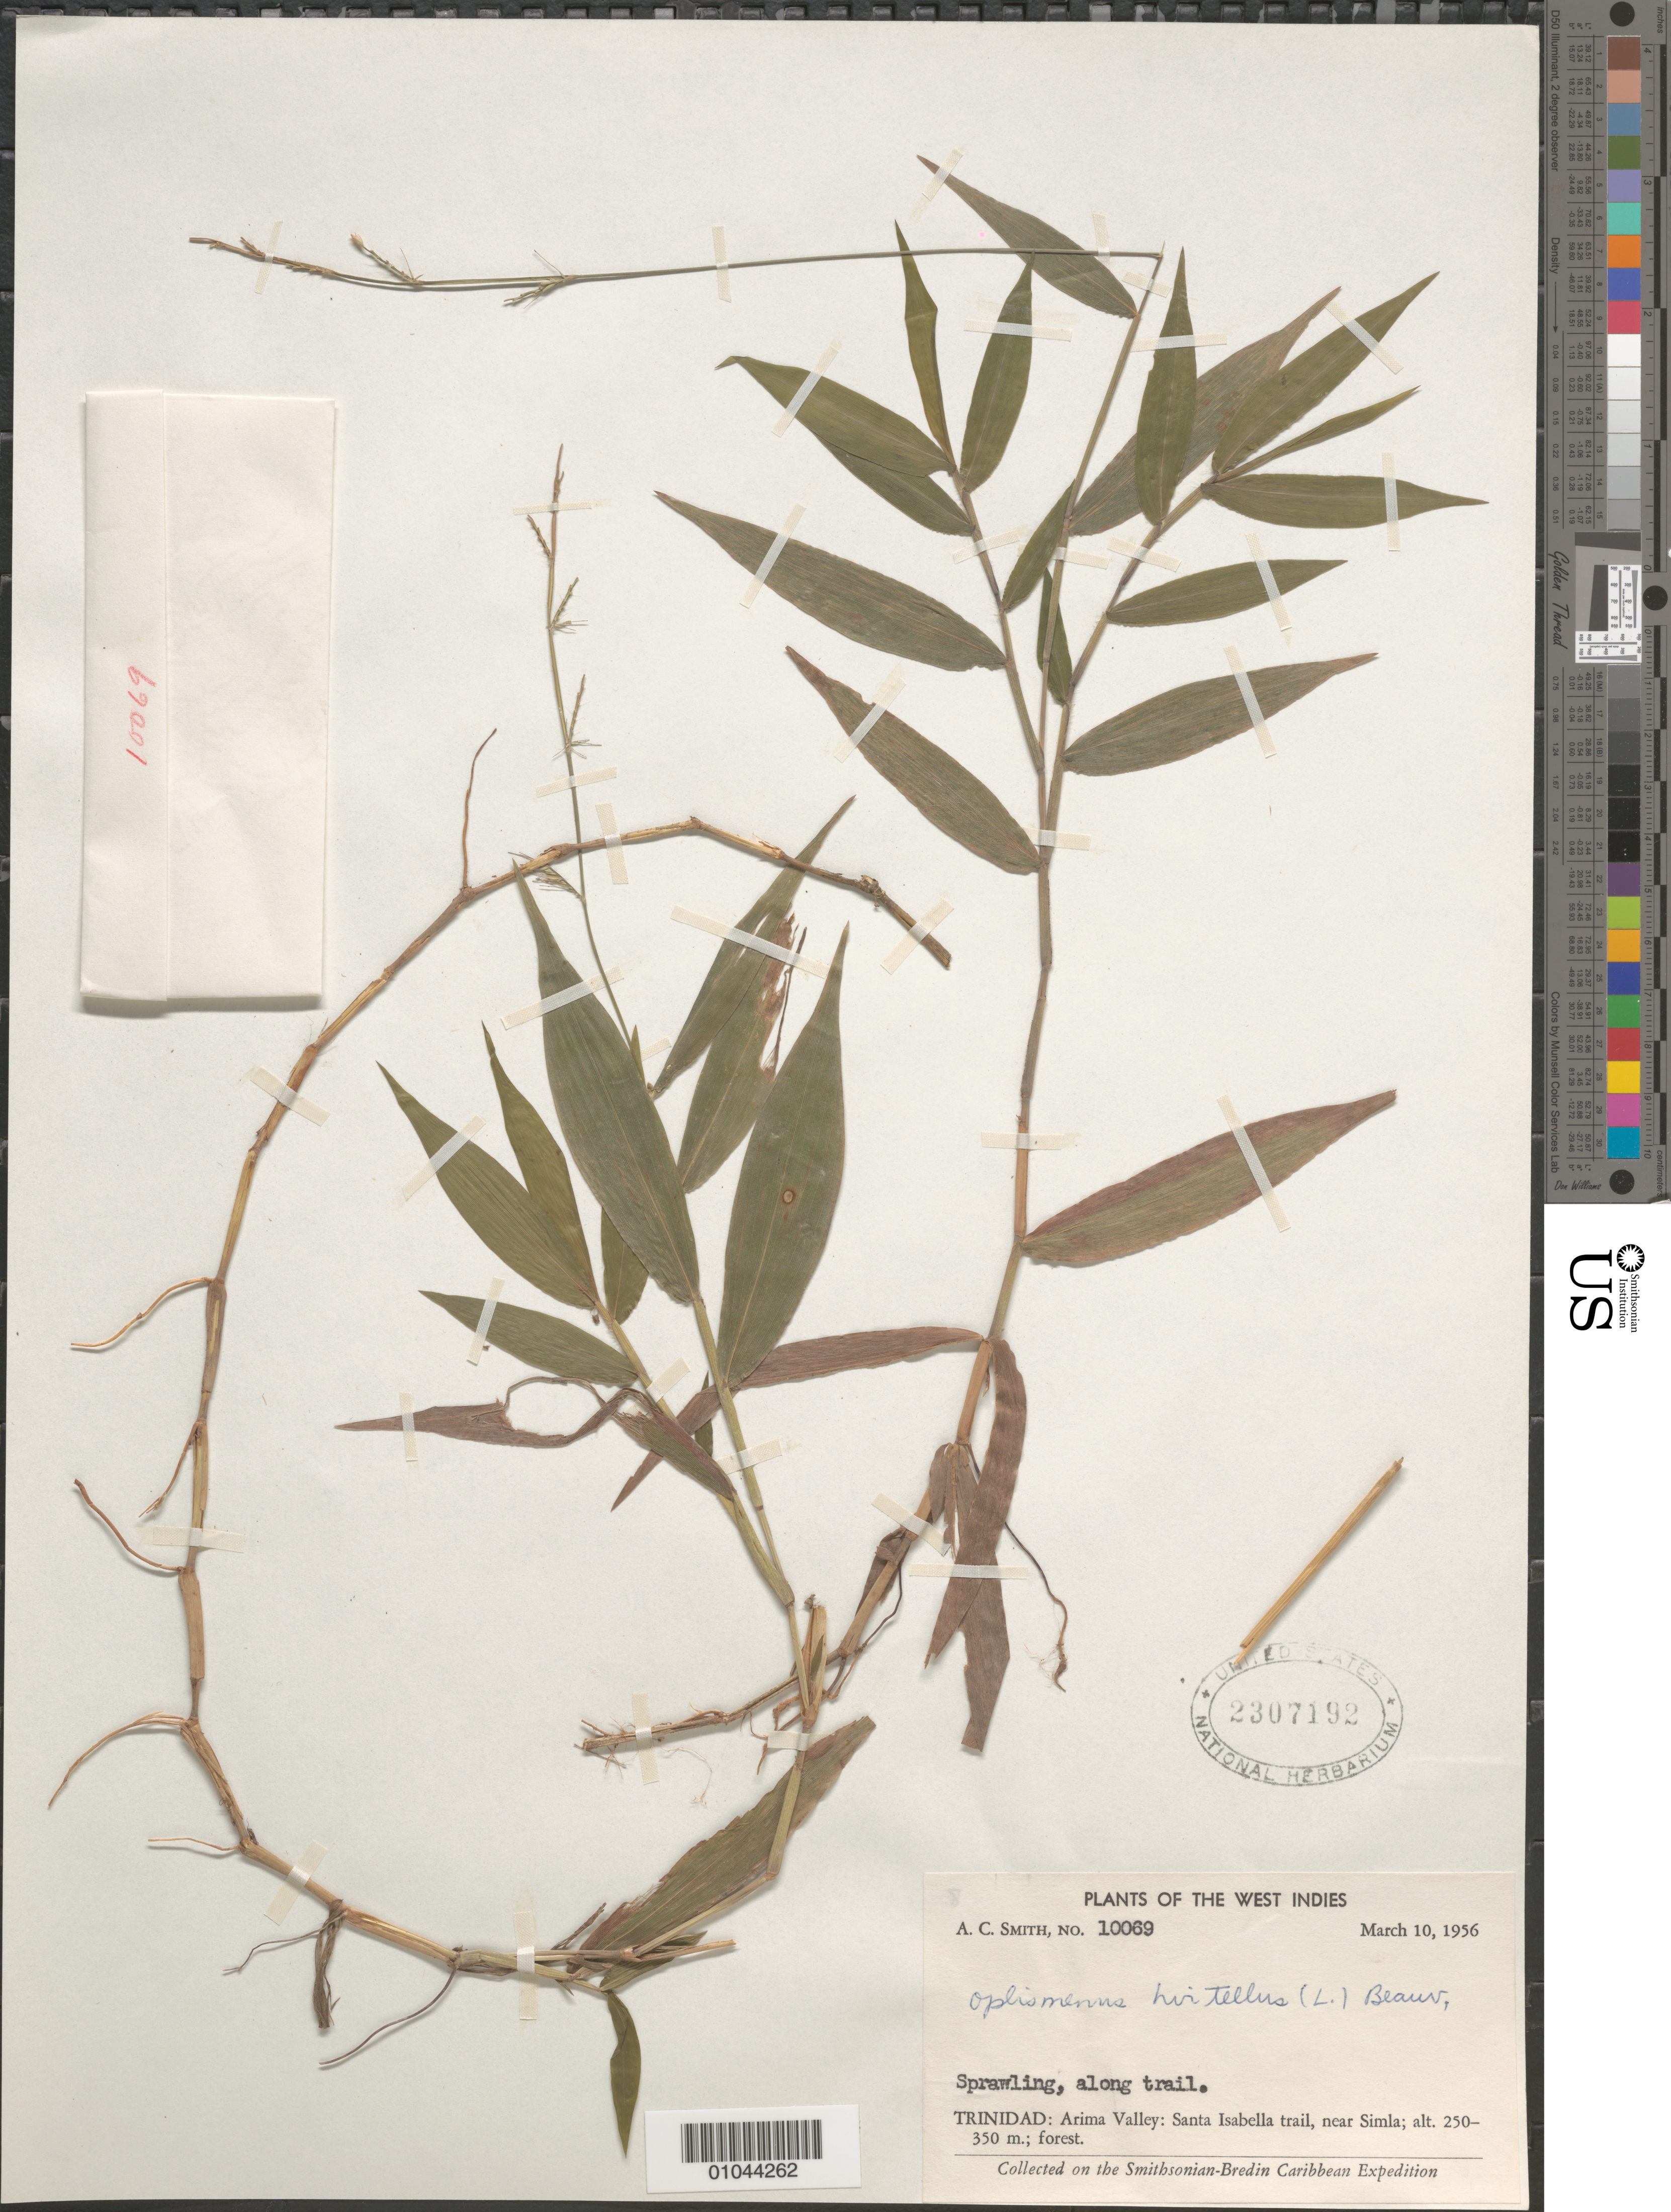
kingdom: Plantae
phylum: Tracheophyta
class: Liliopsida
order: Poales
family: Poaceae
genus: Oplismenus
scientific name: Oplismenus hirtellus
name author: (L.) P. Beauv.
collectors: A. C. Smith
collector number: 10069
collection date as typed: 10 Mar 1956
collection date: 1956-03-10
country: Trinidad and Tobago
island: Trinidad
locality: Arima Valley, Santa Isabella Trail, near Simla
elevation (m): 250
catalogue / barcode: US 2307192